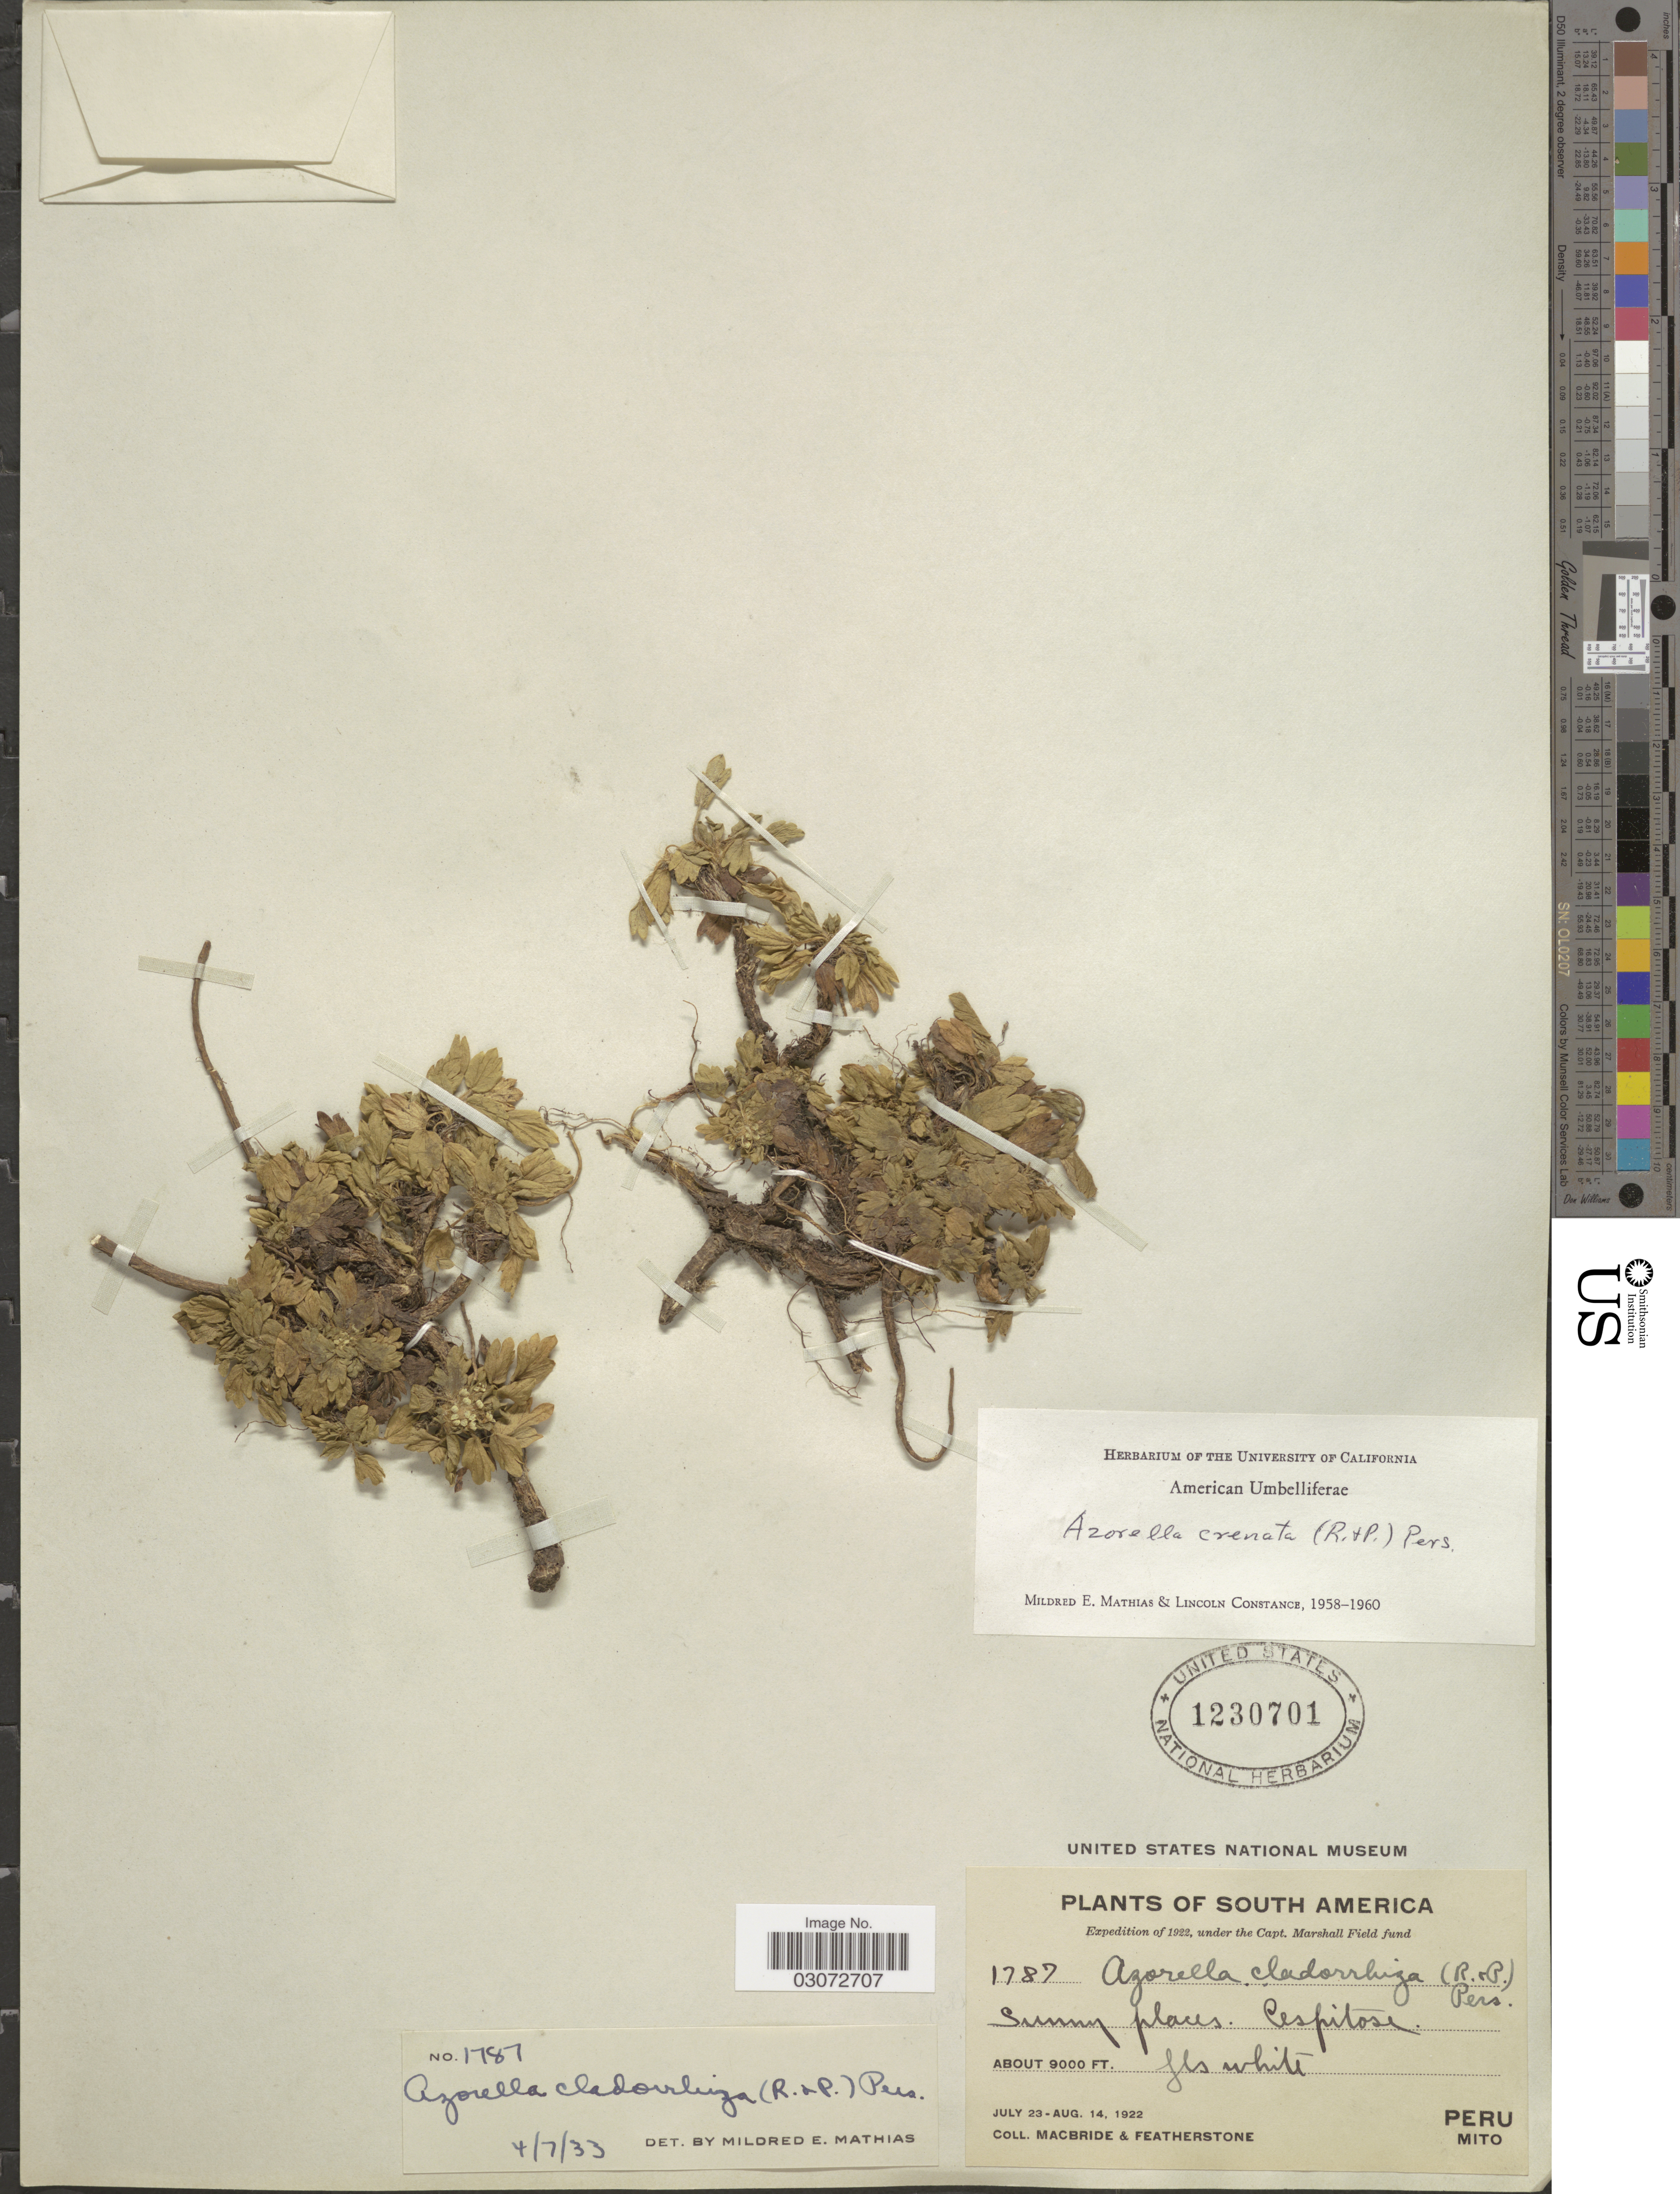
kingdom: Plantae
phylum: Tracheophyta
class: Magnoliopsida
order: Apiales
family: Apiaceae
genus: Azorella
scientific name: Azorella crenata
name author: (Ruiz & Pav.) Pers.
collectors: Macbride, -- & -. Featherstone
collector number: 1787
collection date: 1922-07-23/1922-08-14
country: Peru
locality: Mito.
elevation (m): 2743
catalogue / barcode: US 1230701